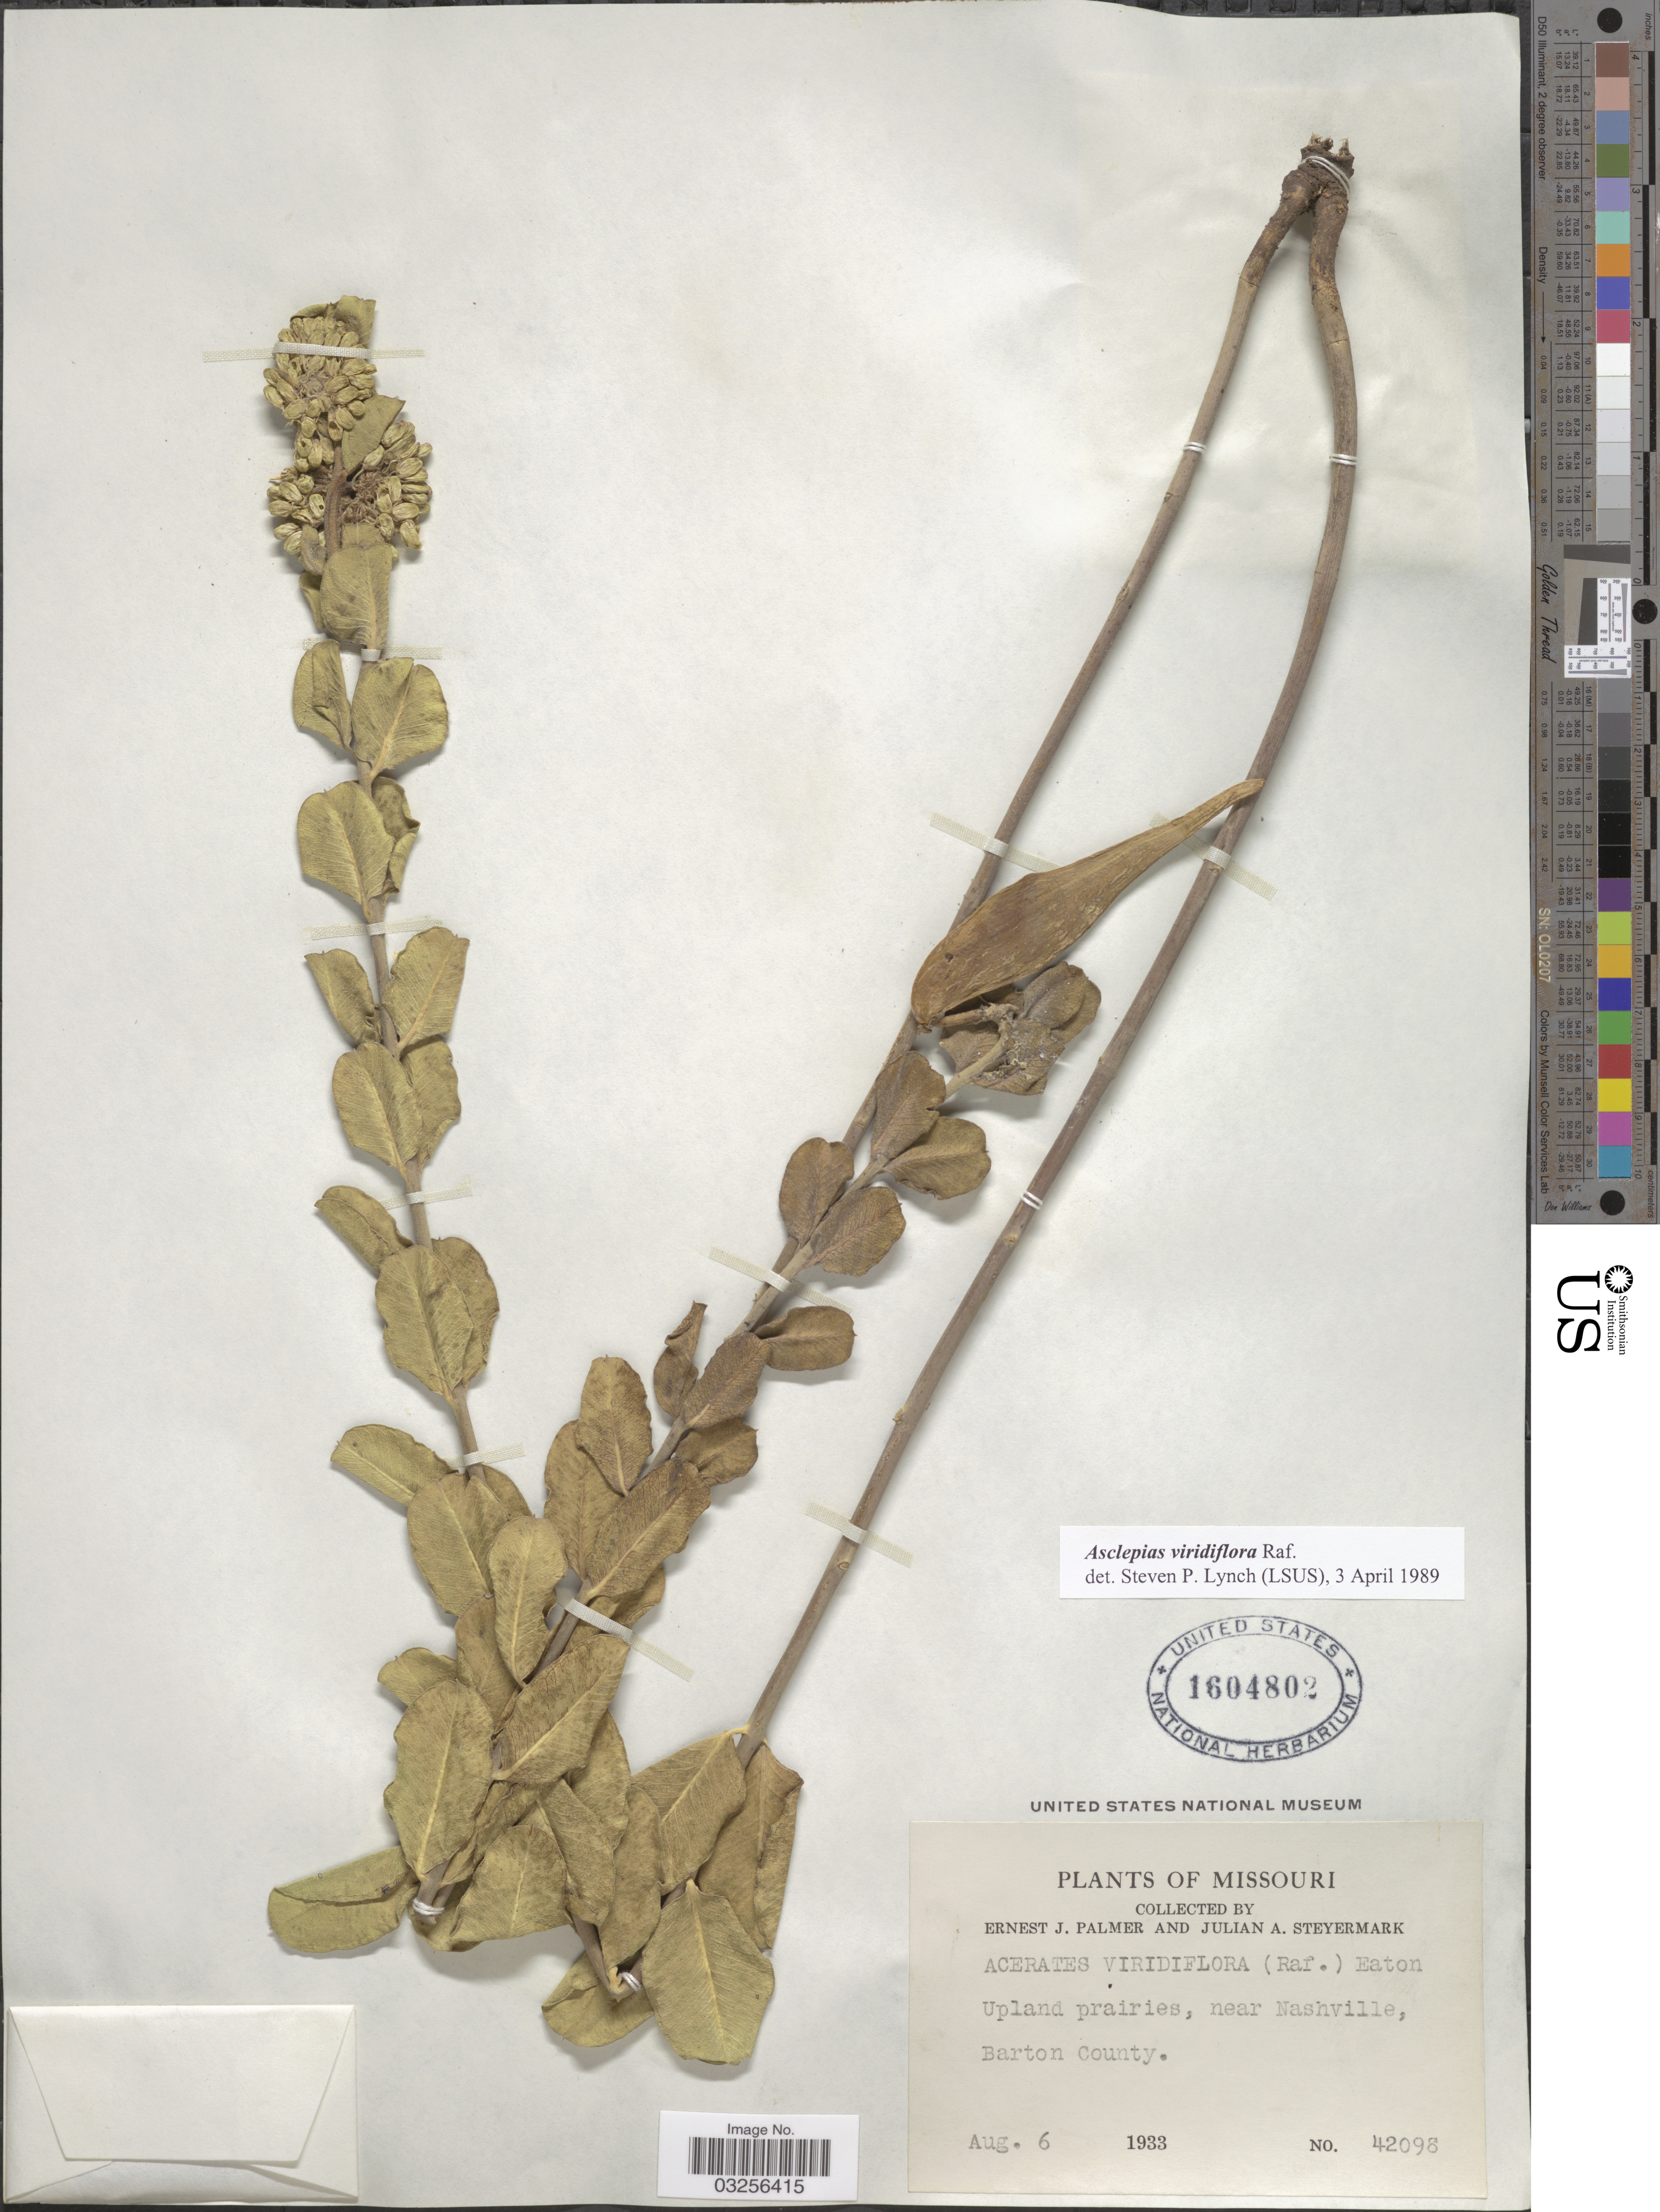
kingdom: Plantae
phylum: Tracheophyta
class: Magnoliopsida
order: Gentianales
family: Apocynaceae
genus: Asclepias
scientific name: Asclepias viridiflora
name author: Raf.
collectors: E. J. Palmer & J. Steyermark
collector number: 42098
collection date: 1933-08-06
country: United States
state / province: Missouri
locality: Upland prairies, near Nashville, Barton County.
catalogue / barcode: US 1604802